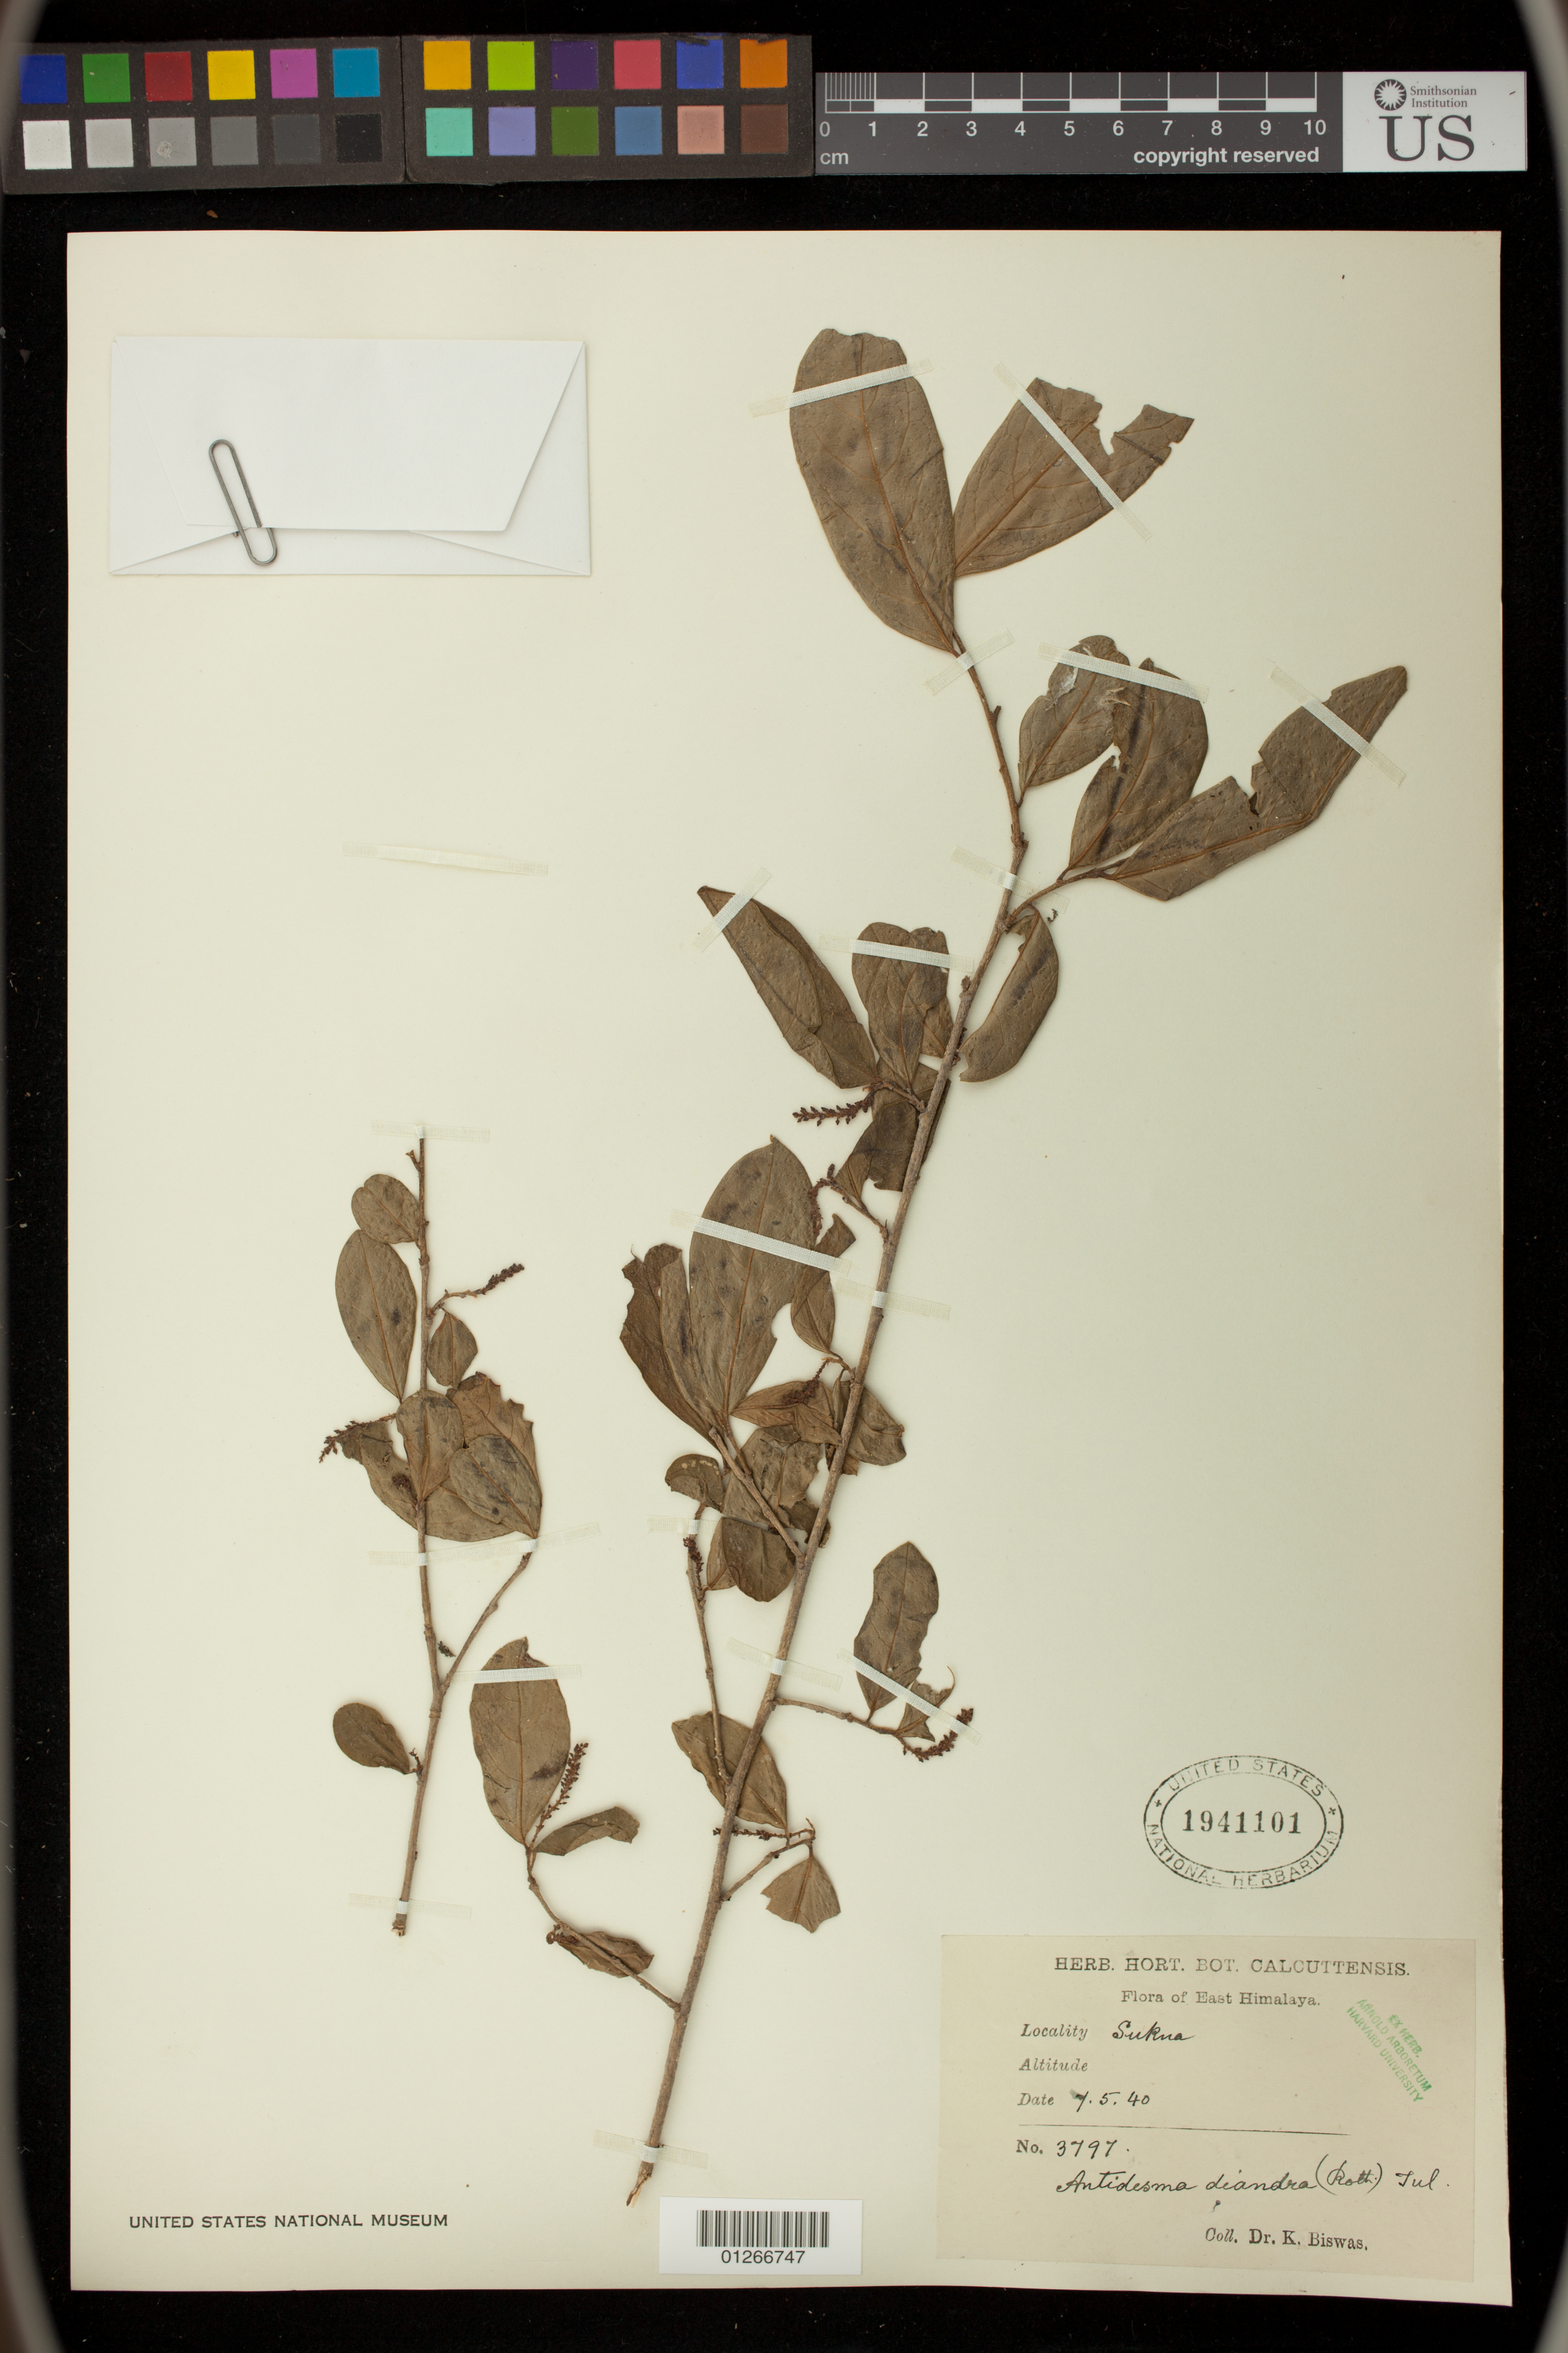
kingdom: Plantae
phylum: Tracheophyta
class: Magnoliopsida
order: Malpighiales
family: Phyllanthaceae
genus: Antidesma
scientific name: Antidesma acidum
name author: Retz.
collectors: K. Biswas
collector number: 3797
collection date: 1940-05-07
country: India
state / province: West Bengal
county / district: Darjeeling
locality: Sukna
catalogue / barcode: US 1941101